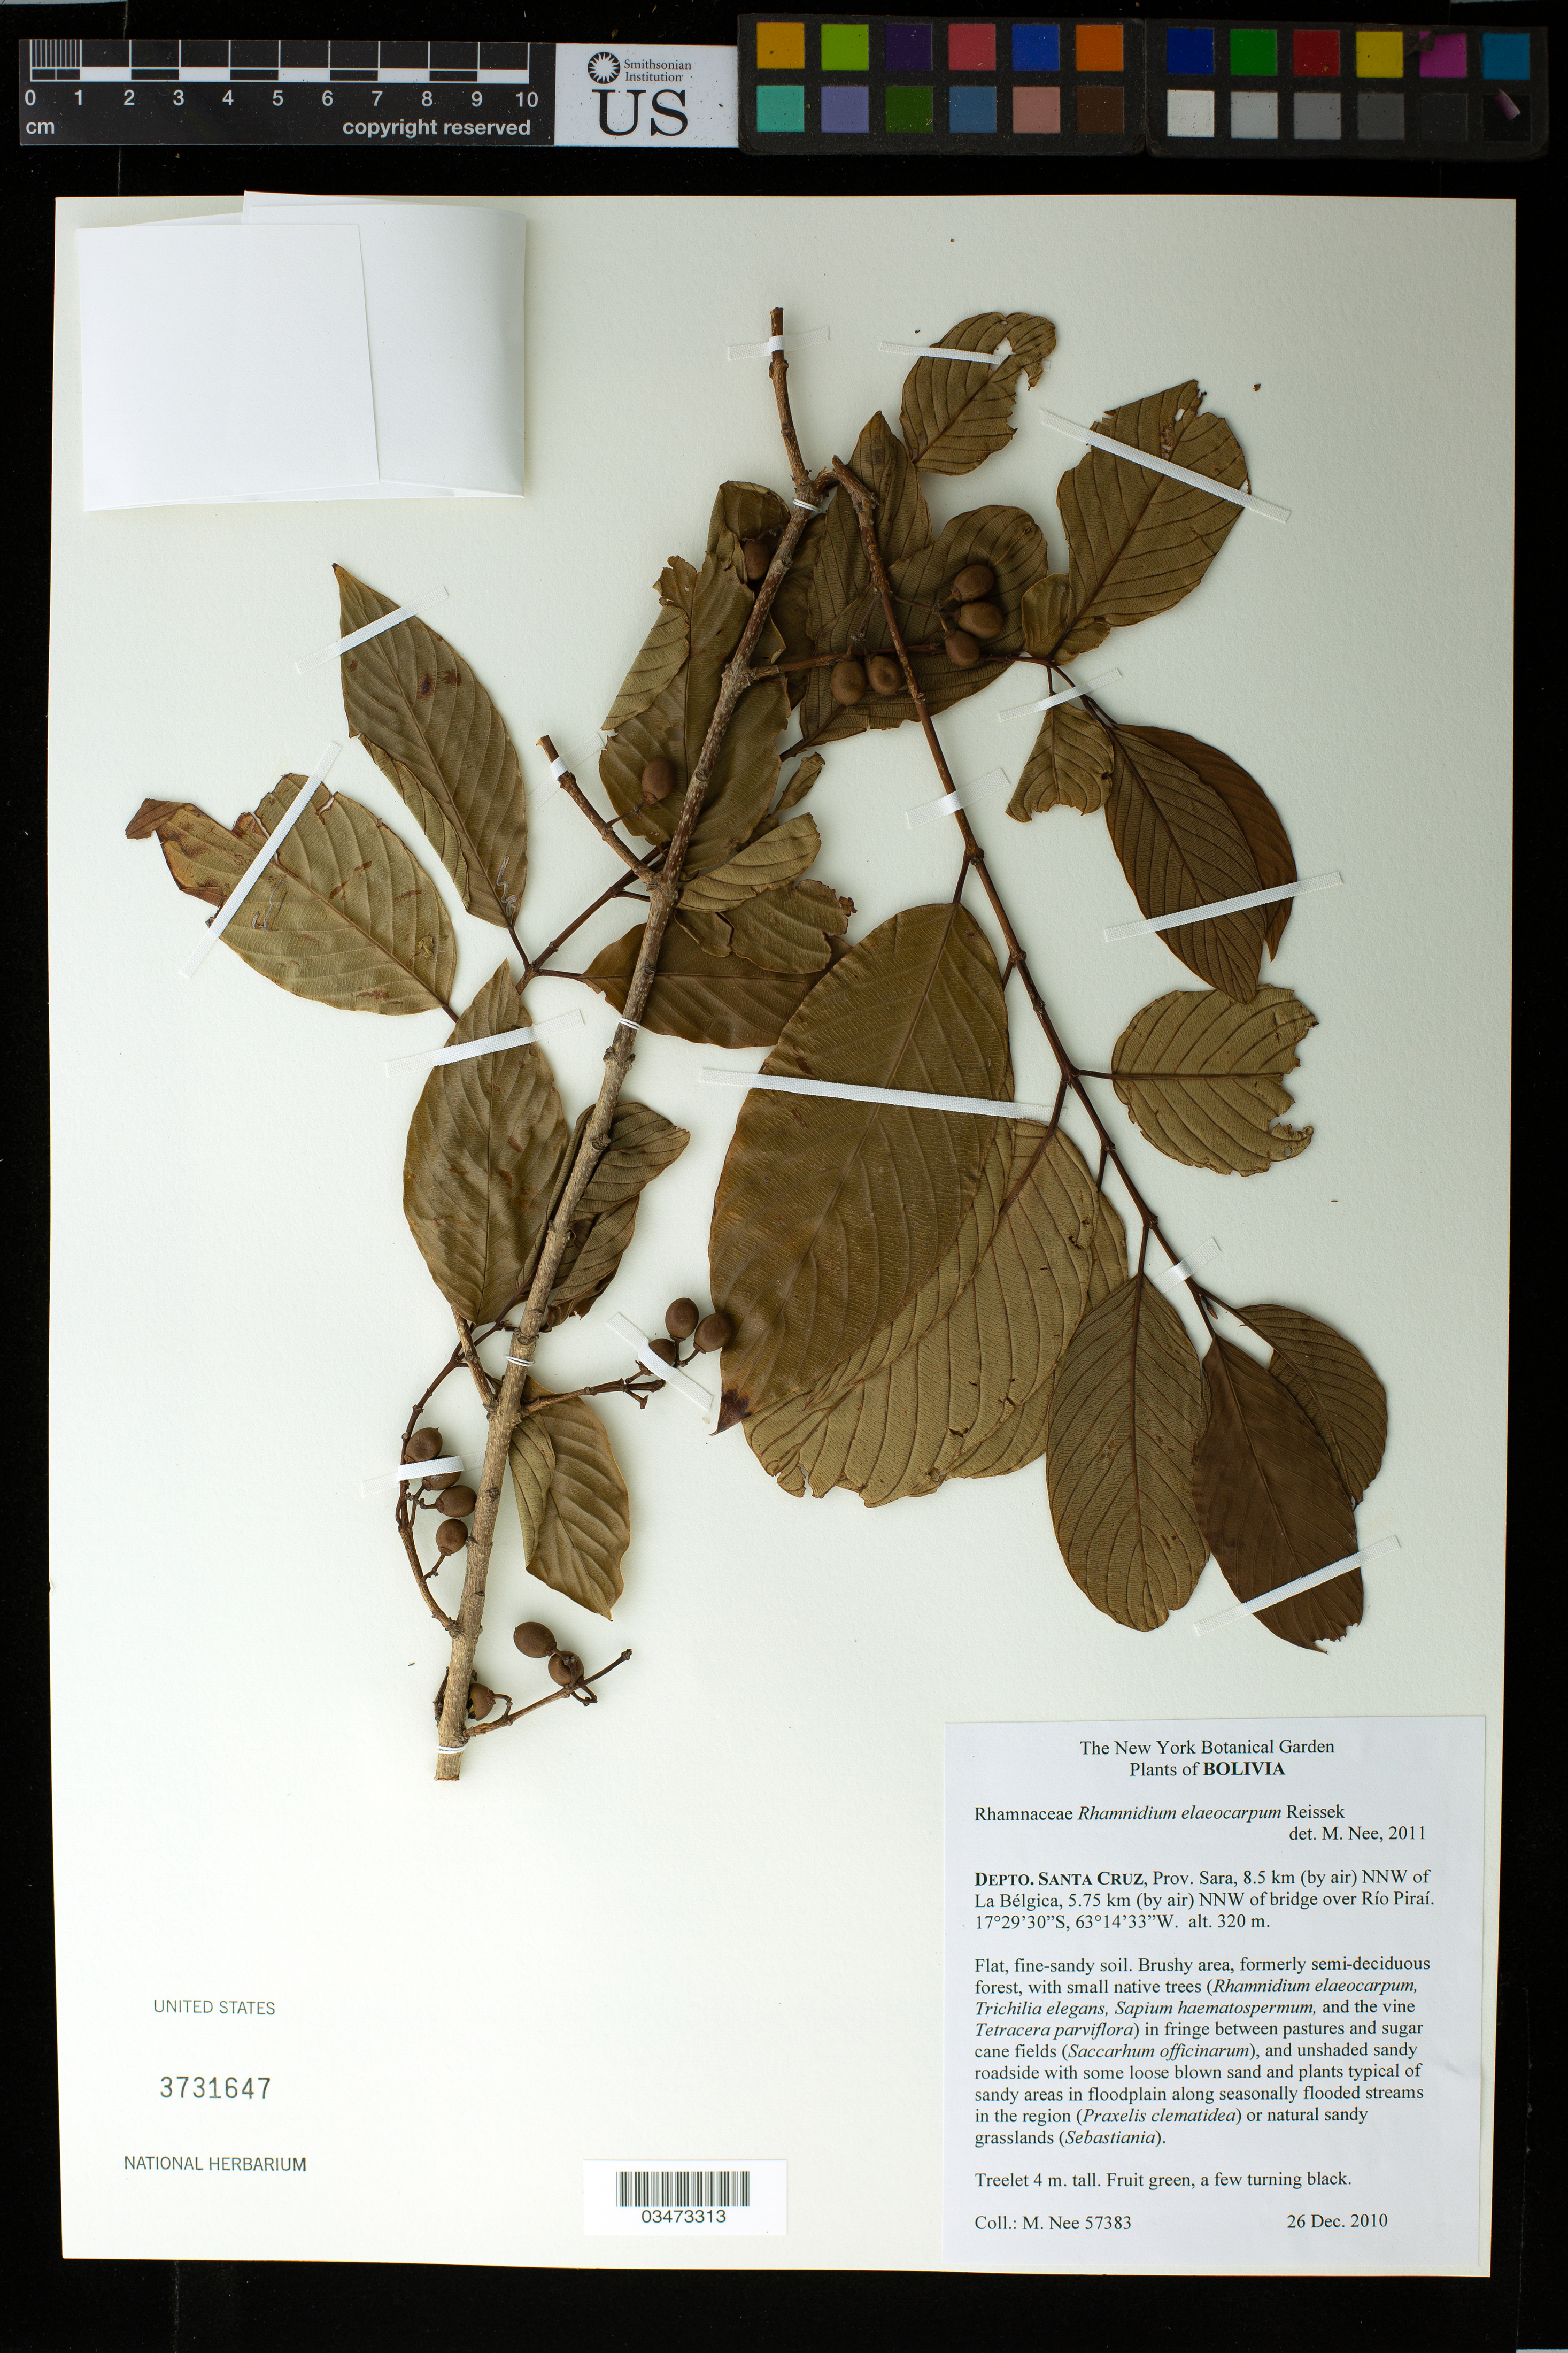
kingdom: Plantae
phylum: Tracheophyta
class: Magnoliopsida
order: Rosales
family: Rhamnaceae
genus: Rhamnidium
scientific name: Rhamnidium elaeocarpum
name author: Reissek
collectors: M. Nee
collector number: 57383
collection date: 2010-12-26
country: Bolivia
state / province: Santa Cruz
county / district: Sara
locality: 8.5 km NNW of La Belgica, 5.75 km NNW of bridge over Rio Pirai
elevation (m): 320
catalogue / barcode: US 3731647